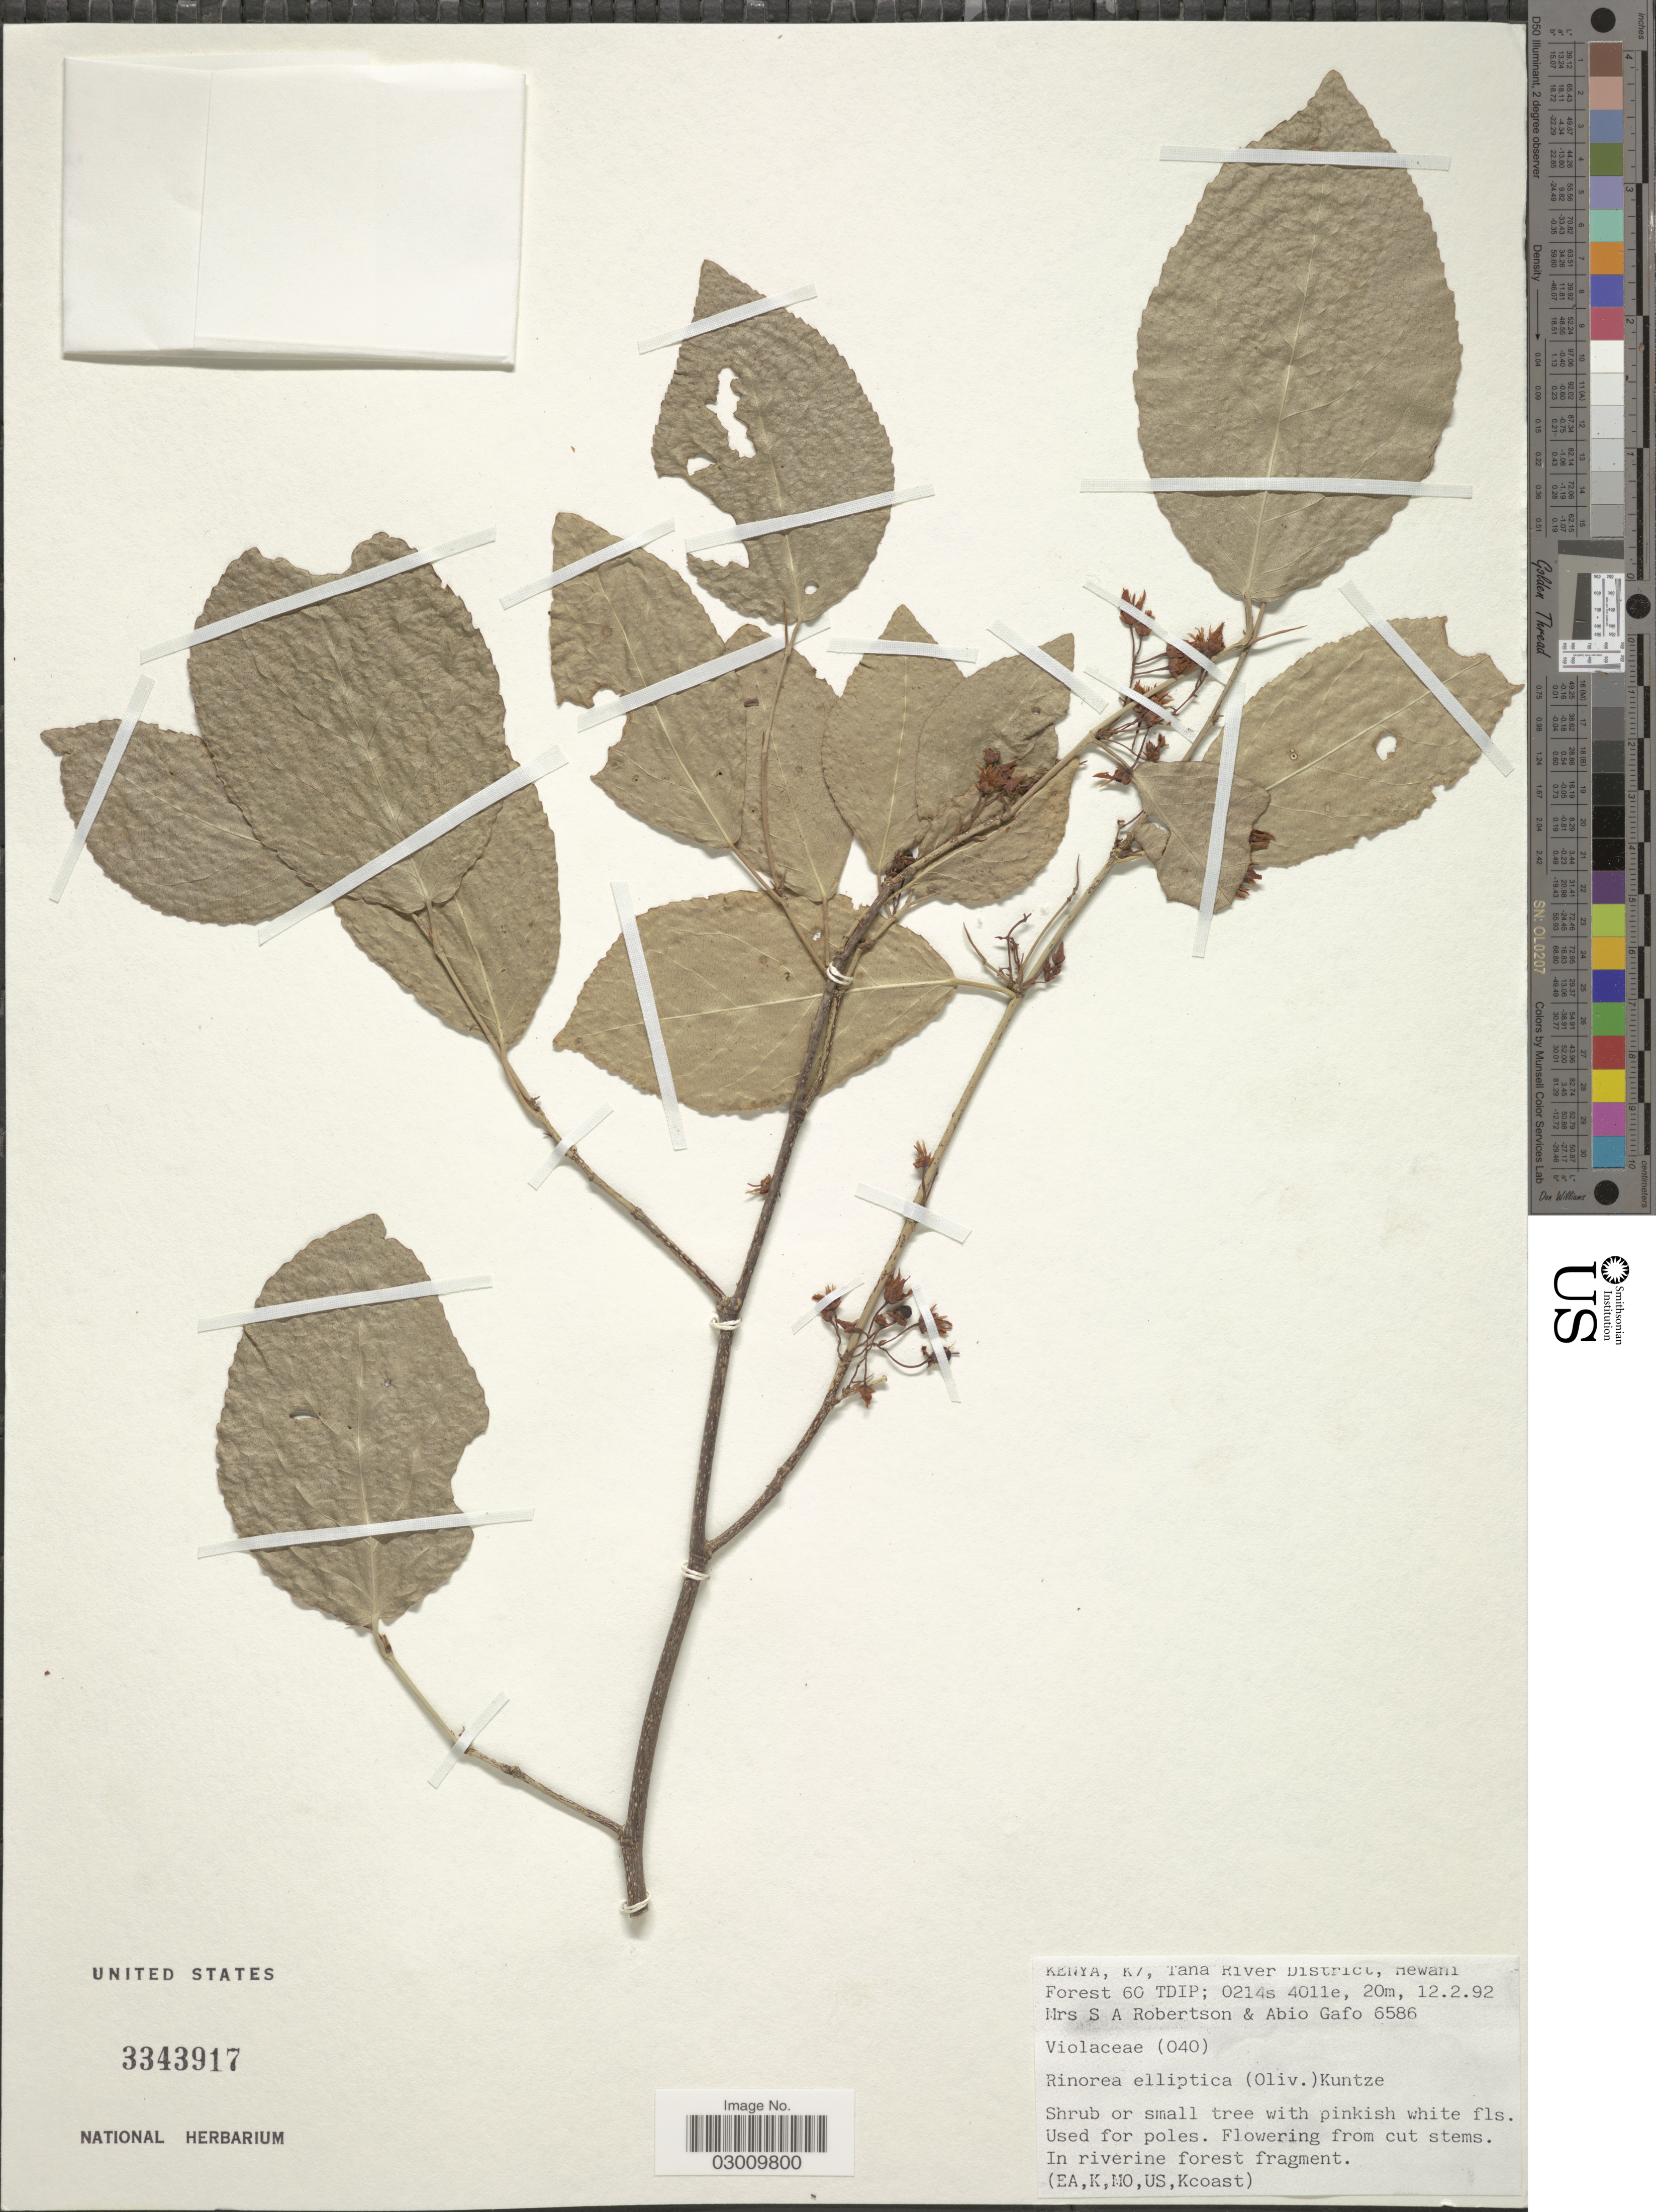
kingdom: Plantae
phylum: Tracheophyta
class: Magnoliopsida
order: Malpighiales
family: Violaceae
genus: Rinorea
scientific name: Rinorea elliptica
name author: (Oliv.) Kuntze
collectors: M. Robertson & A. Gafo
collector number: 6586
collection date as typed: Transcribed d/m/y: 12/2/92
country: Kenya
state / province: Tana River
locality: K7, Tana River District, Hewani Forest 60 TDIP.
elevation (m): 20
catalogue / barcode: US 3343917